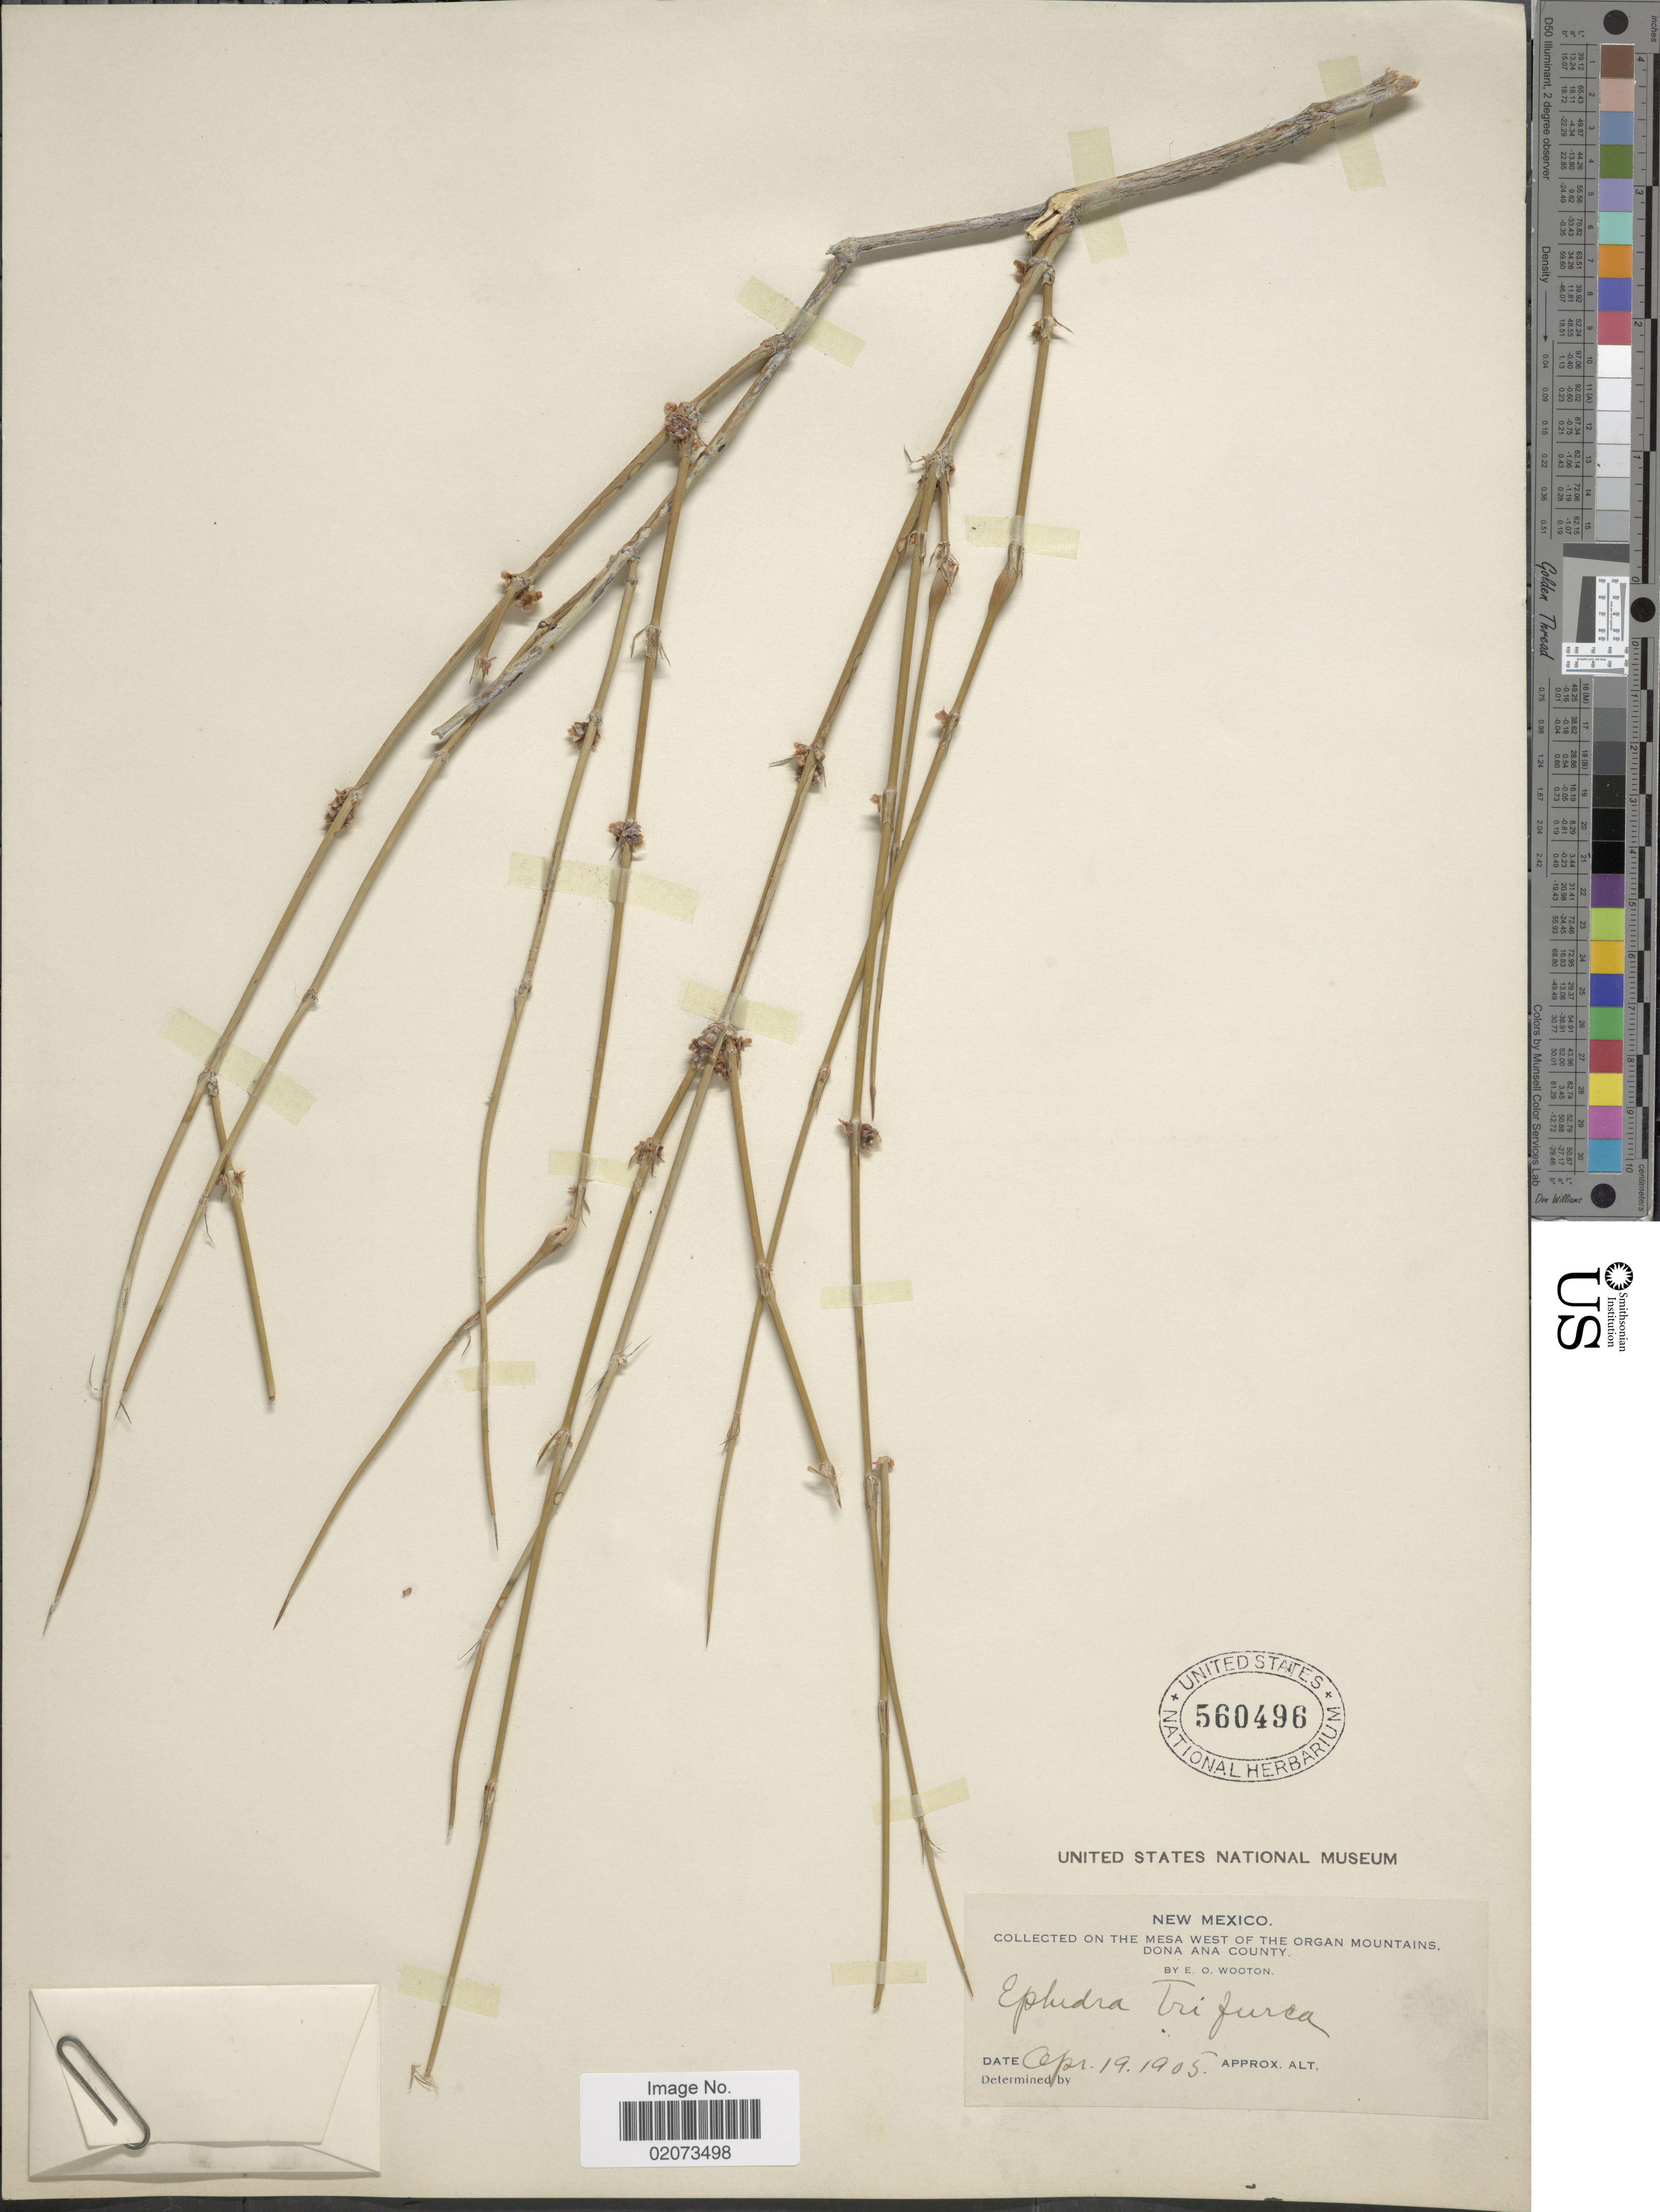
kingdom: Plantae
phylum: Tracheophyta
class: Gnetopsida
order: Ephedrales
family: Ephedraceae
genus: Ephedra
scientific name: Ephedra trifurca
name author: Torr. ex S. Watson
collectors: E. O. Wooton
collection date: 1905-04-19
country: United States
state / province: New Mexico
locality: On the mesa west of the Organ Mountains, Dona Ana County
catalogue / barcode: US 560496